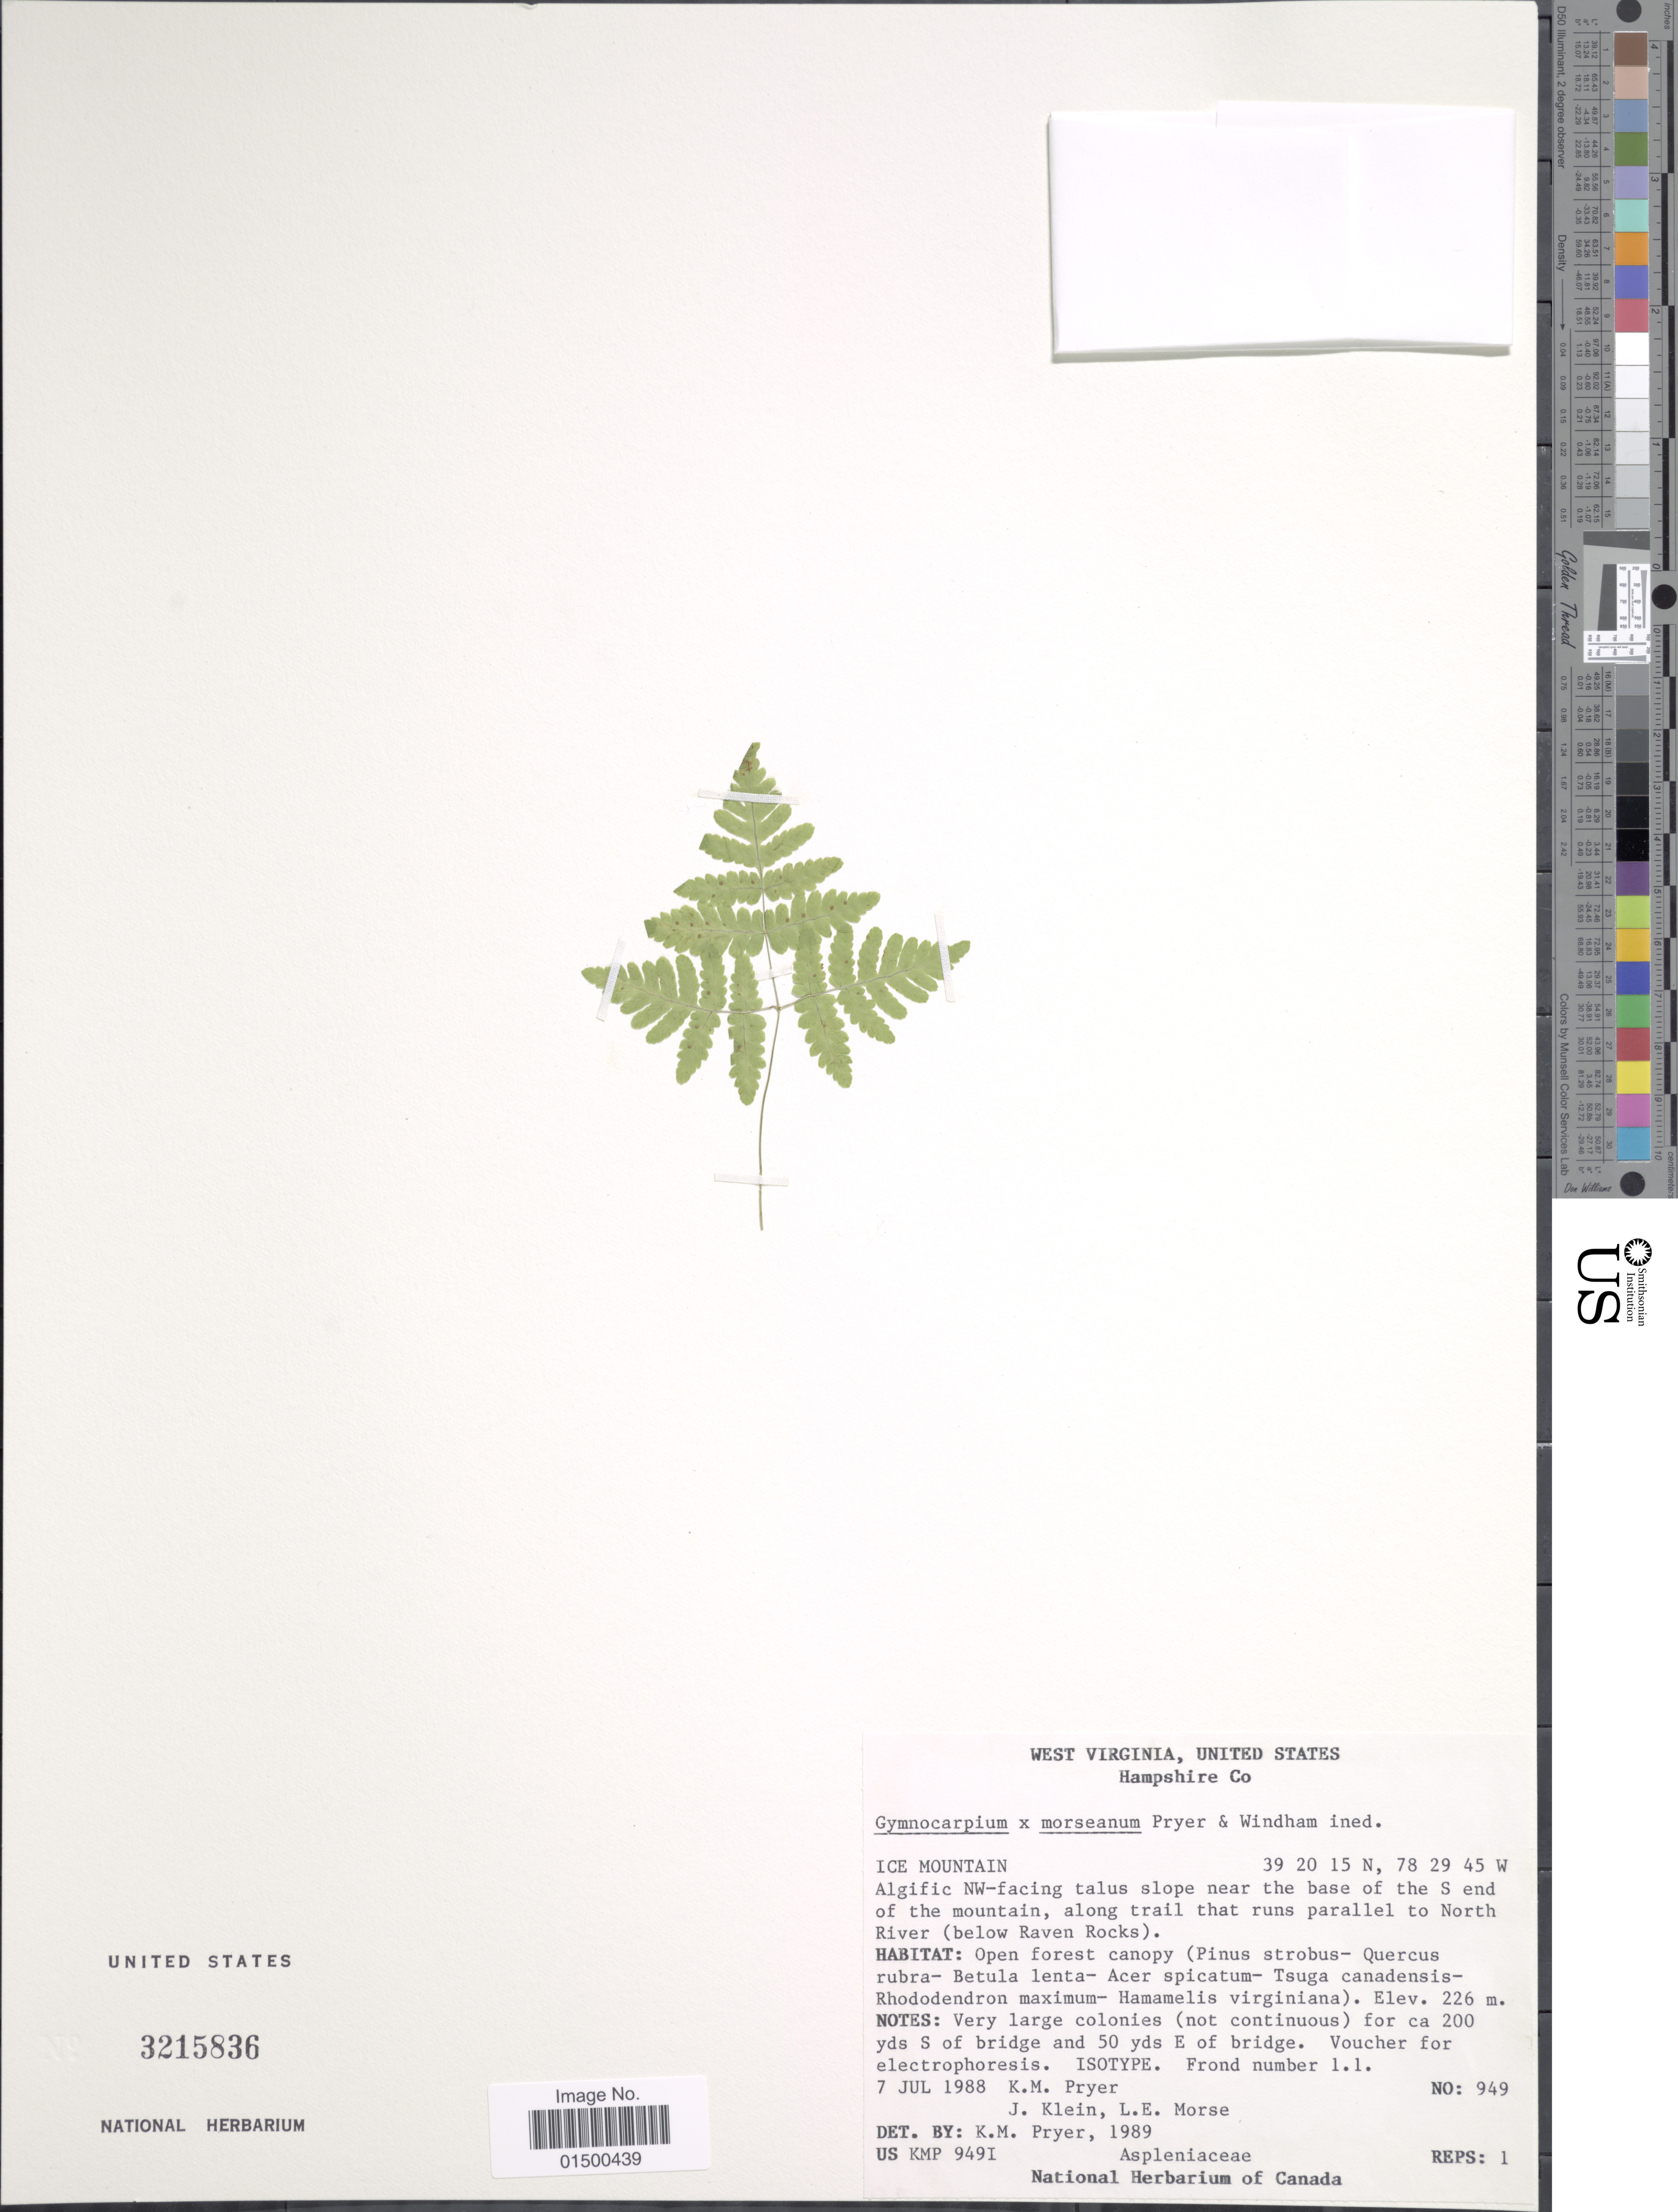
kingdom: Plantae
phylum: Tracheophyta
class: Polypodiopsida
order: Polypodiales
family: Cystopteridaceae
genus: Gymnocarpium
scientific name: Gymnocarpium x morseanum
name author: Pryer & Windham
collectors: K. Pryer, J. Klein & L. Morse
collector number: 949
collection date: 1988-07-07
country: United States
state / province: West Virginia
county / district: Hampshire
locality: West Virginia, Hampshire Co., Ice Mountain, Algific NW-facing talus slope near the base of the S end of the mountain, along trail that runs parallel to North River ( below Raven Rocks)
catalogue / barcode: US 3215836